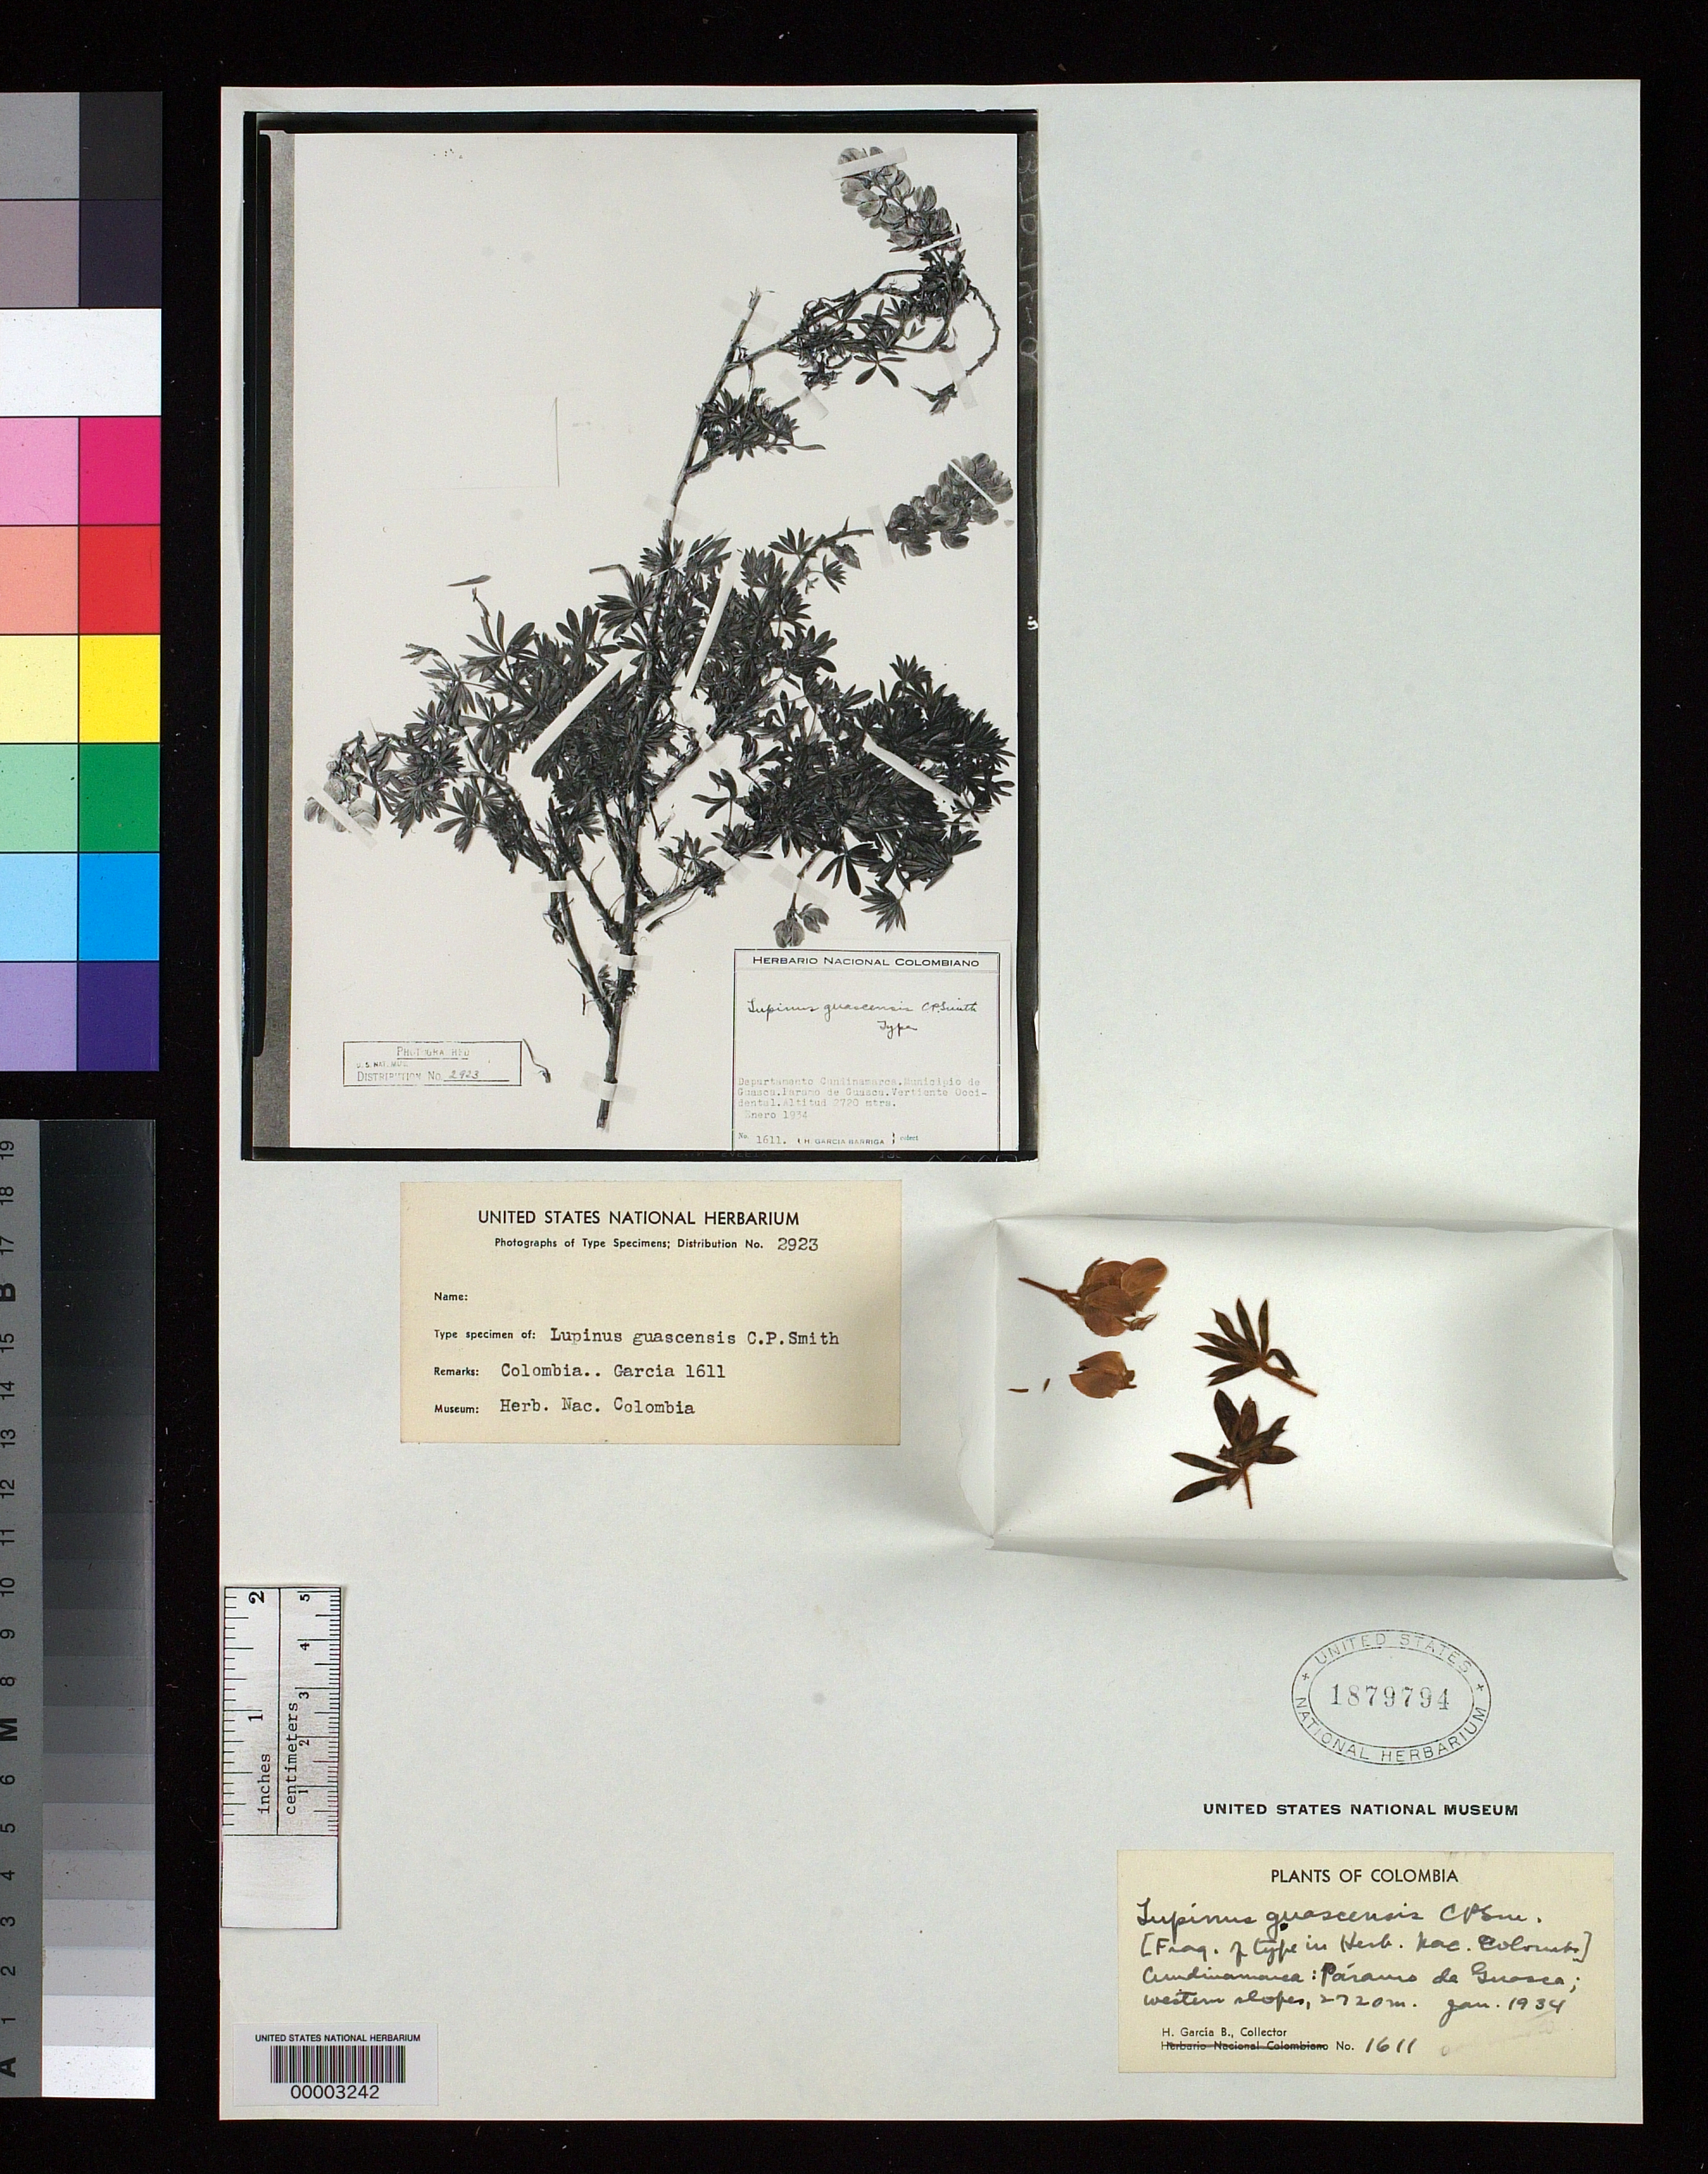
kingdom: Plantae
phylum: Tracheophyta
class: Magnoliopsida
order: Fabales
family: Fabaceae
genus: Lupinus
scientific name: Lupinus guascensis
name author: C.P. Sm.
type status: Isotype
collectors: H. García Barriga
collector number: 1611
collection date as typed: Jan 1934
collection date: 1934-01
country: Colombia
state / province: Cundinamarca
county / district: Guasca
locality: Pramo de Guasca, Vertiente Occidental.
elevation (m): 2720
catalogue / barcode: US 1879794